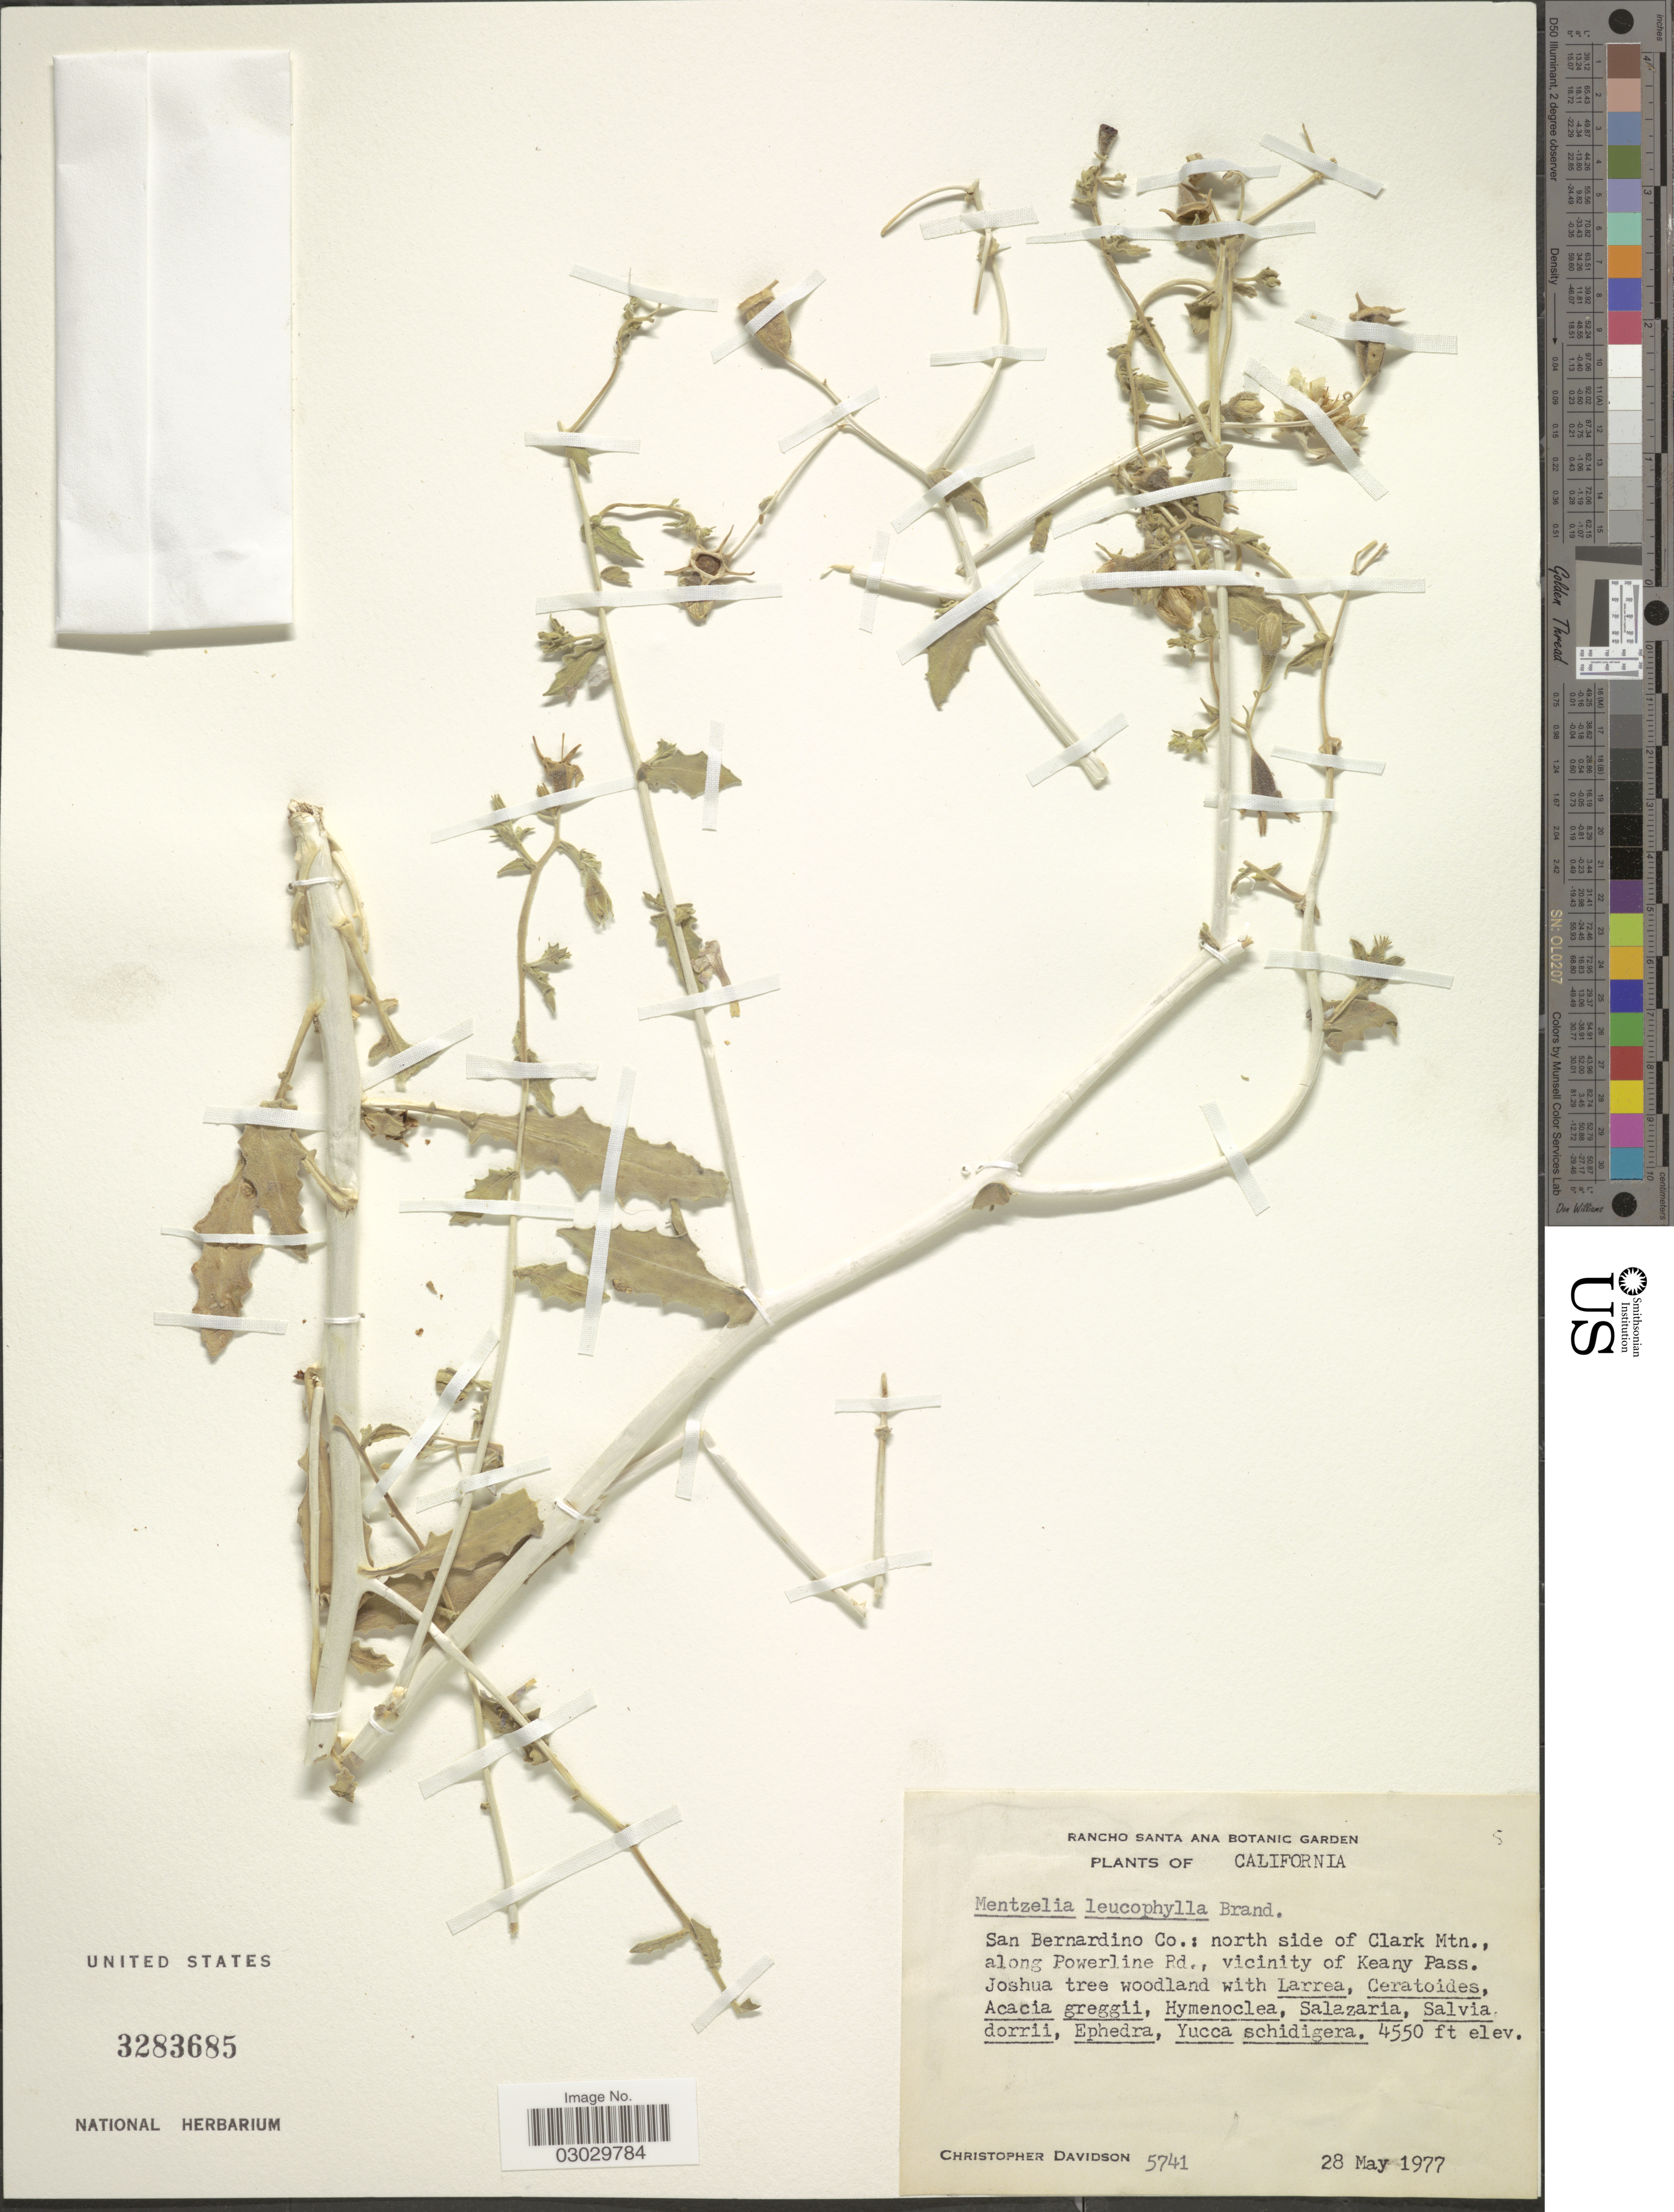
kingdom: Plantae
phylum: Tracheophyta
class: Magnoliopsida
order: Cornales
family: Loasaceae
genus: Mentzelia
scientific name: Mentzelia leucophylla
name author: Brandegee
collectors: C. Davidson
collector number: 5741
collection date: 1977-05-28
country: United States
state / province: California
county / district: San Bernardino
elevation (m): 1387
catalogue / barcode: US 3283685